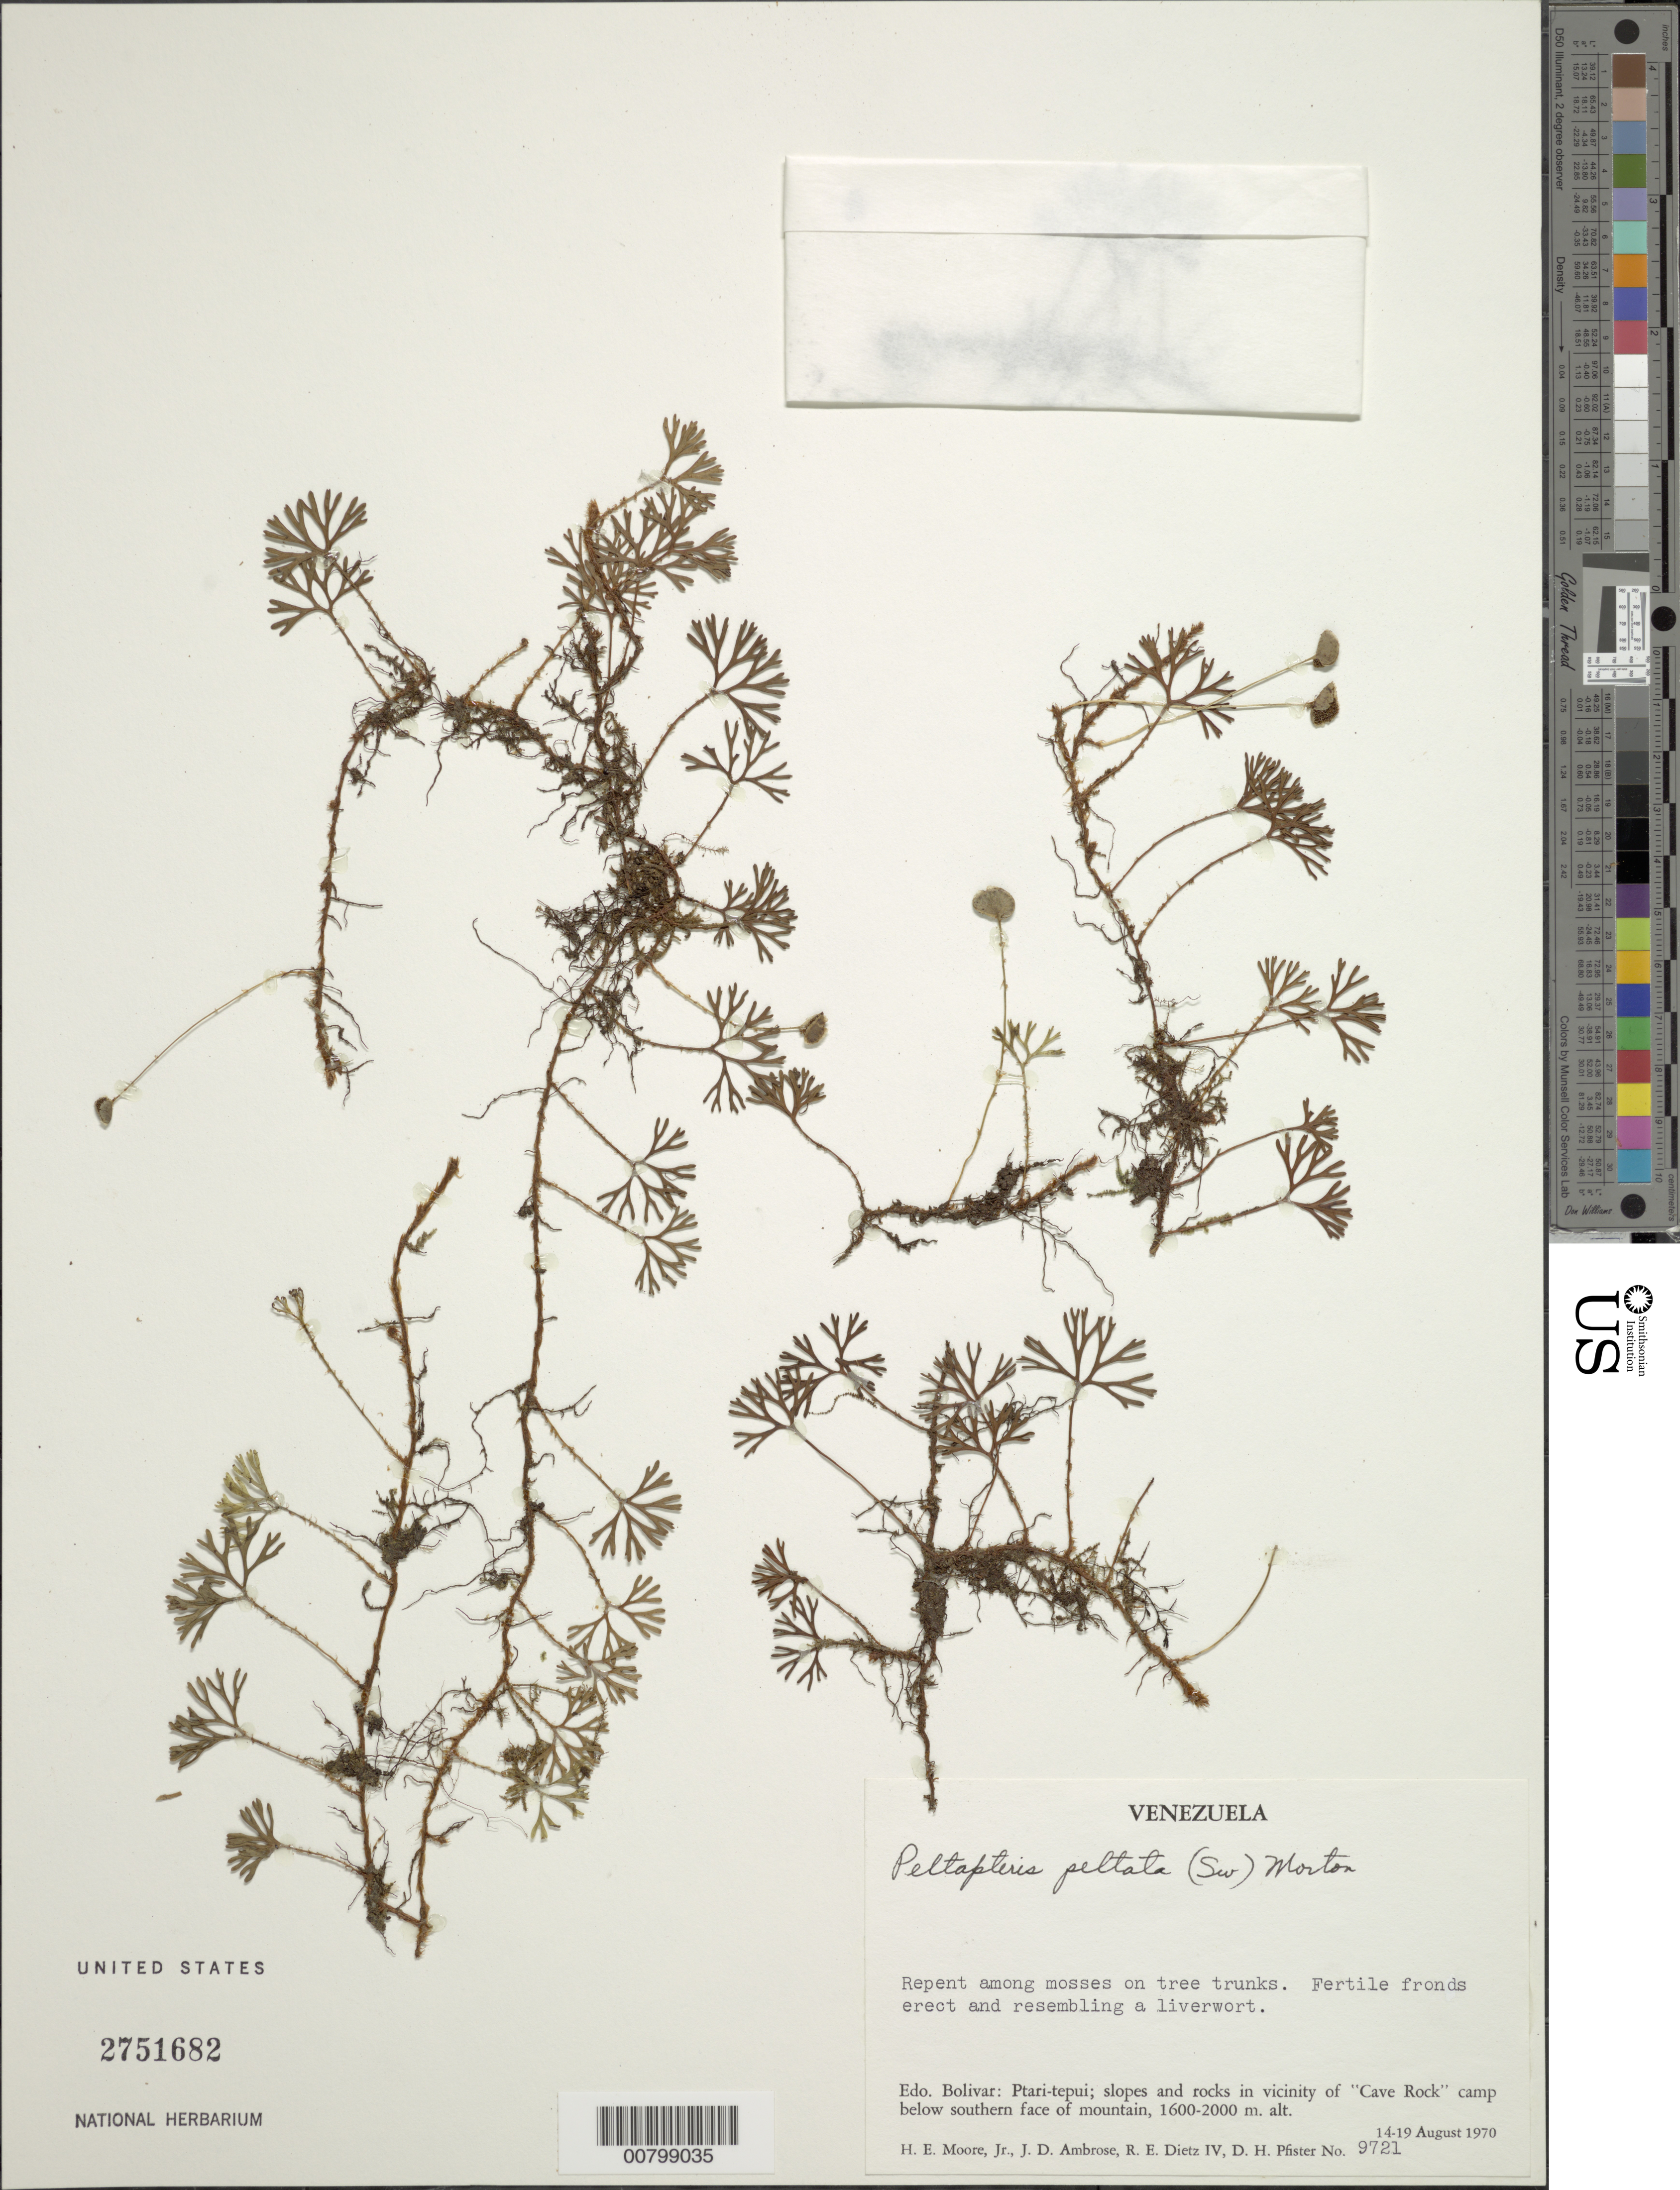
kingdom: Plantae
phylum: Tracheophyta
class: Polypodiopsida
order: Polypodiales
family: Dryopteridaceae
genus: Elaphoglossum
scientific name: Elaphoglossum peltatum f. peltatum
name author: (Sw.) Urb.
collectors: H. E. Moore, J. D. Ambrose, R. Dietz & D. H. Pfister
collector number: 9721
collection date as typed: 14-Aug-70 to 19-Aug-70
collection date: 1970-08-14/1970-08-19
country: Venezuela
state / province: Bolívar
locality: Ptari-tepuí, vicinity of "Cave Rock" camp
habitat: Slopes and rocks below southern face of mountain; repent among mosses on tree trunks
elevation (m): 1600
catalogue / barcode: US 2751682